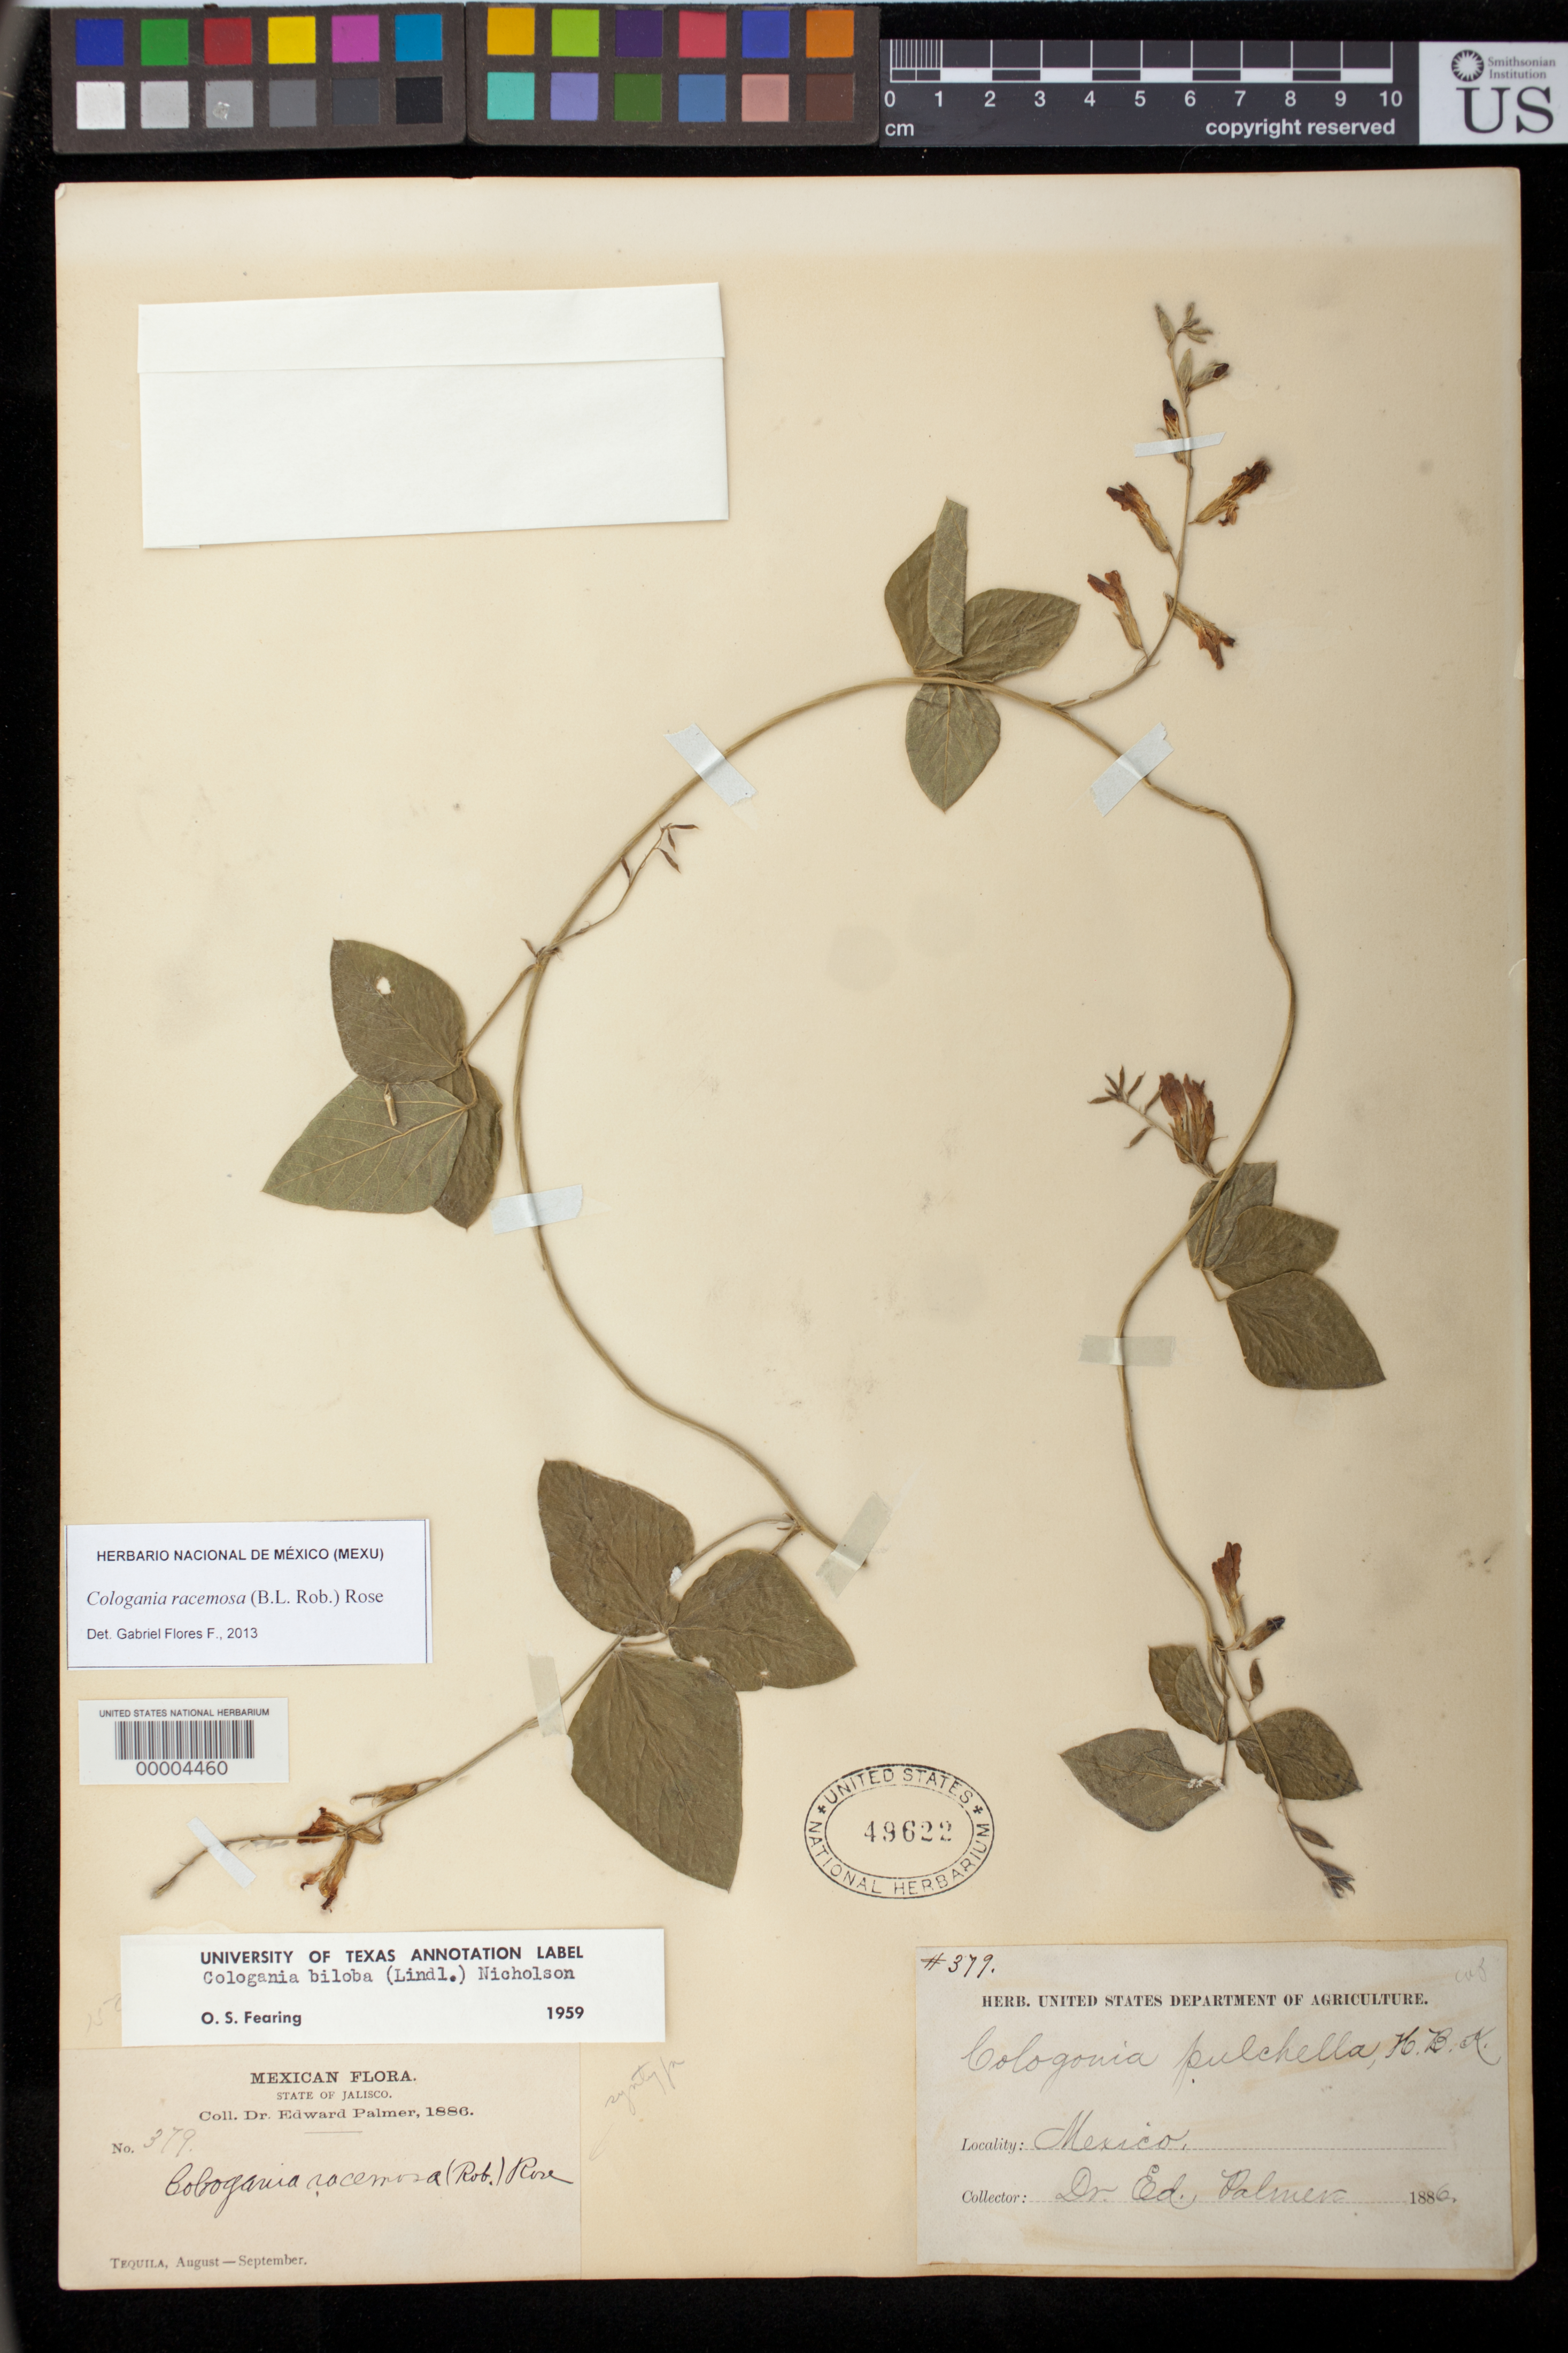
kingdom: Plantae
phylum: Tracheophyta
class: Magnoliopsida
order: Fabales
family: Fabaceae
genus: Cologania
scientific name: Cologania pulchella var. racemosa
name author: B.L. Rob.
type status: Syntype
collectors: E. Palmer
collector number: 379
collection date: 1886-08/1886-09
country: Mexico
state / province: Jalisco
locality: Tequila.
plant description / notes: A second syntype of this name (Pringle 5164) may have a duplicate at US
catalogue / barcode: US 49622